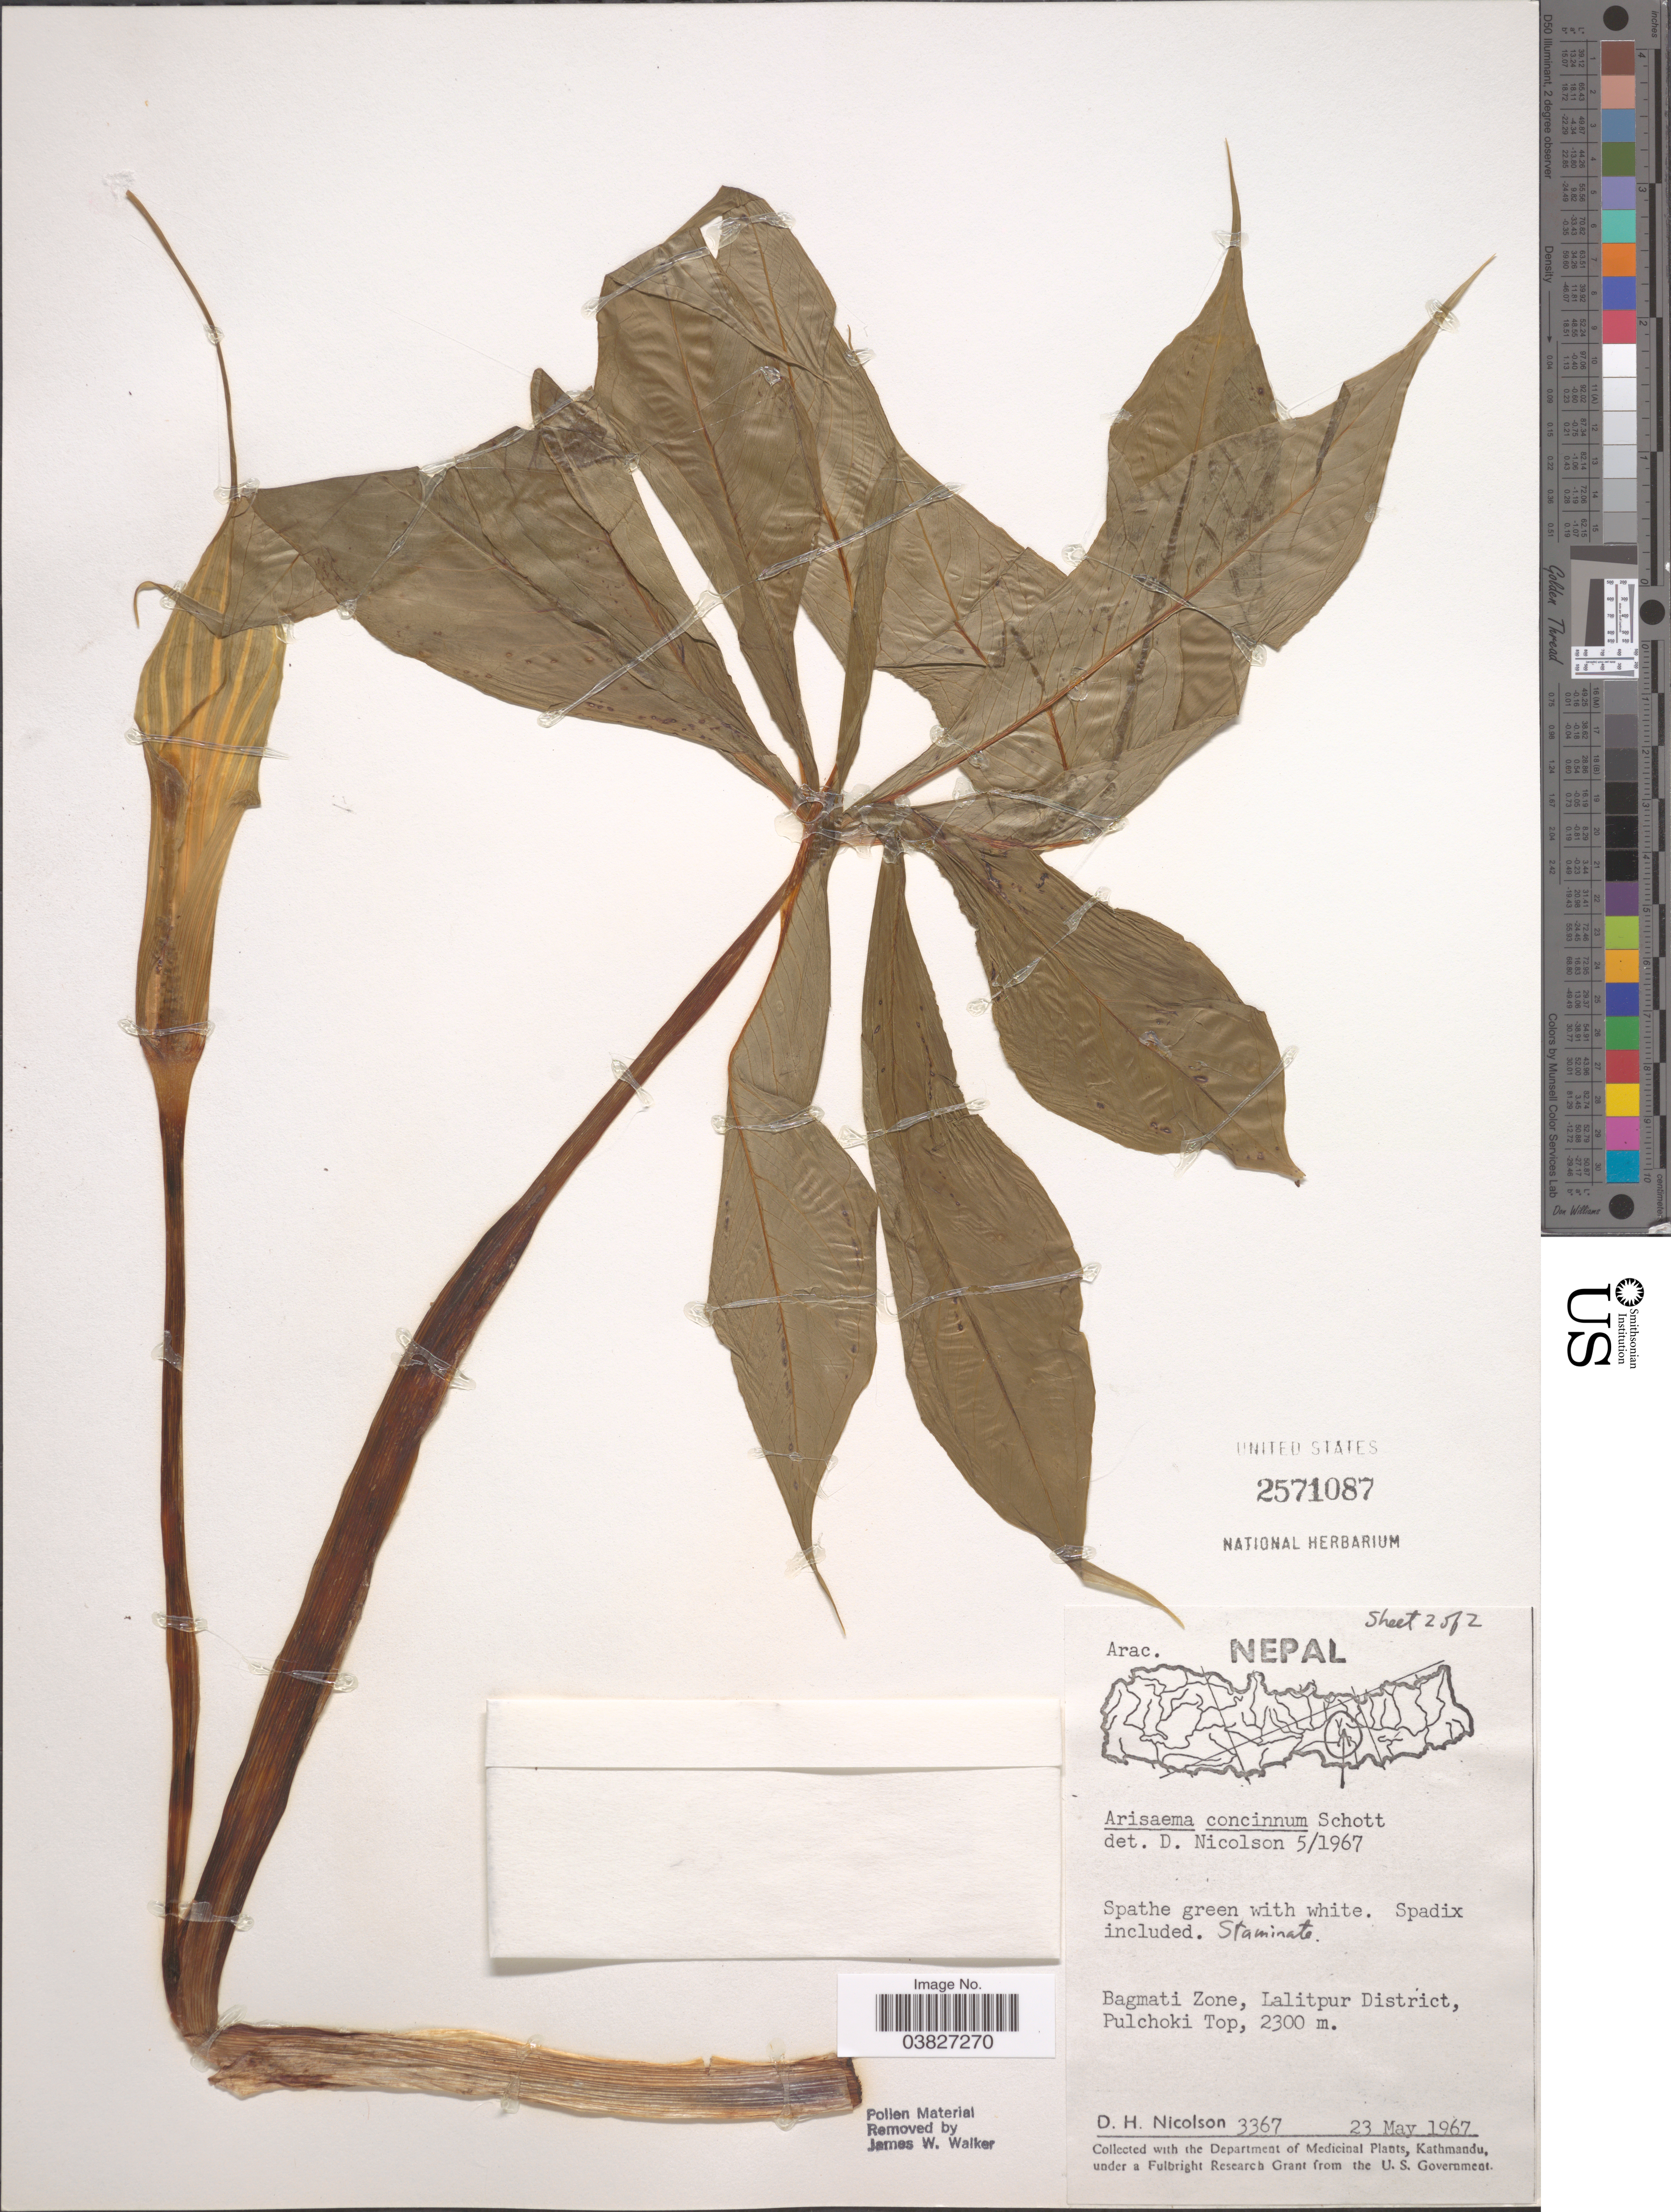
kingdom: Plantae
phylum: Tracheophyta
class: Liliopsida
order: Alismatales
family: Araceae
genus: Arisaema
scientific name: Arisaema concinnum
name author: Schott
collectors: D. H. Nicolson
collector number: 3367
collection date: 1967-05-23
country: Nepal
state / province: Bagmati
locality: Bagmati Zone, Lalitpur District, Pulchoki Top.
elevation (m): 2300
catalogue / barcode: US 2571087